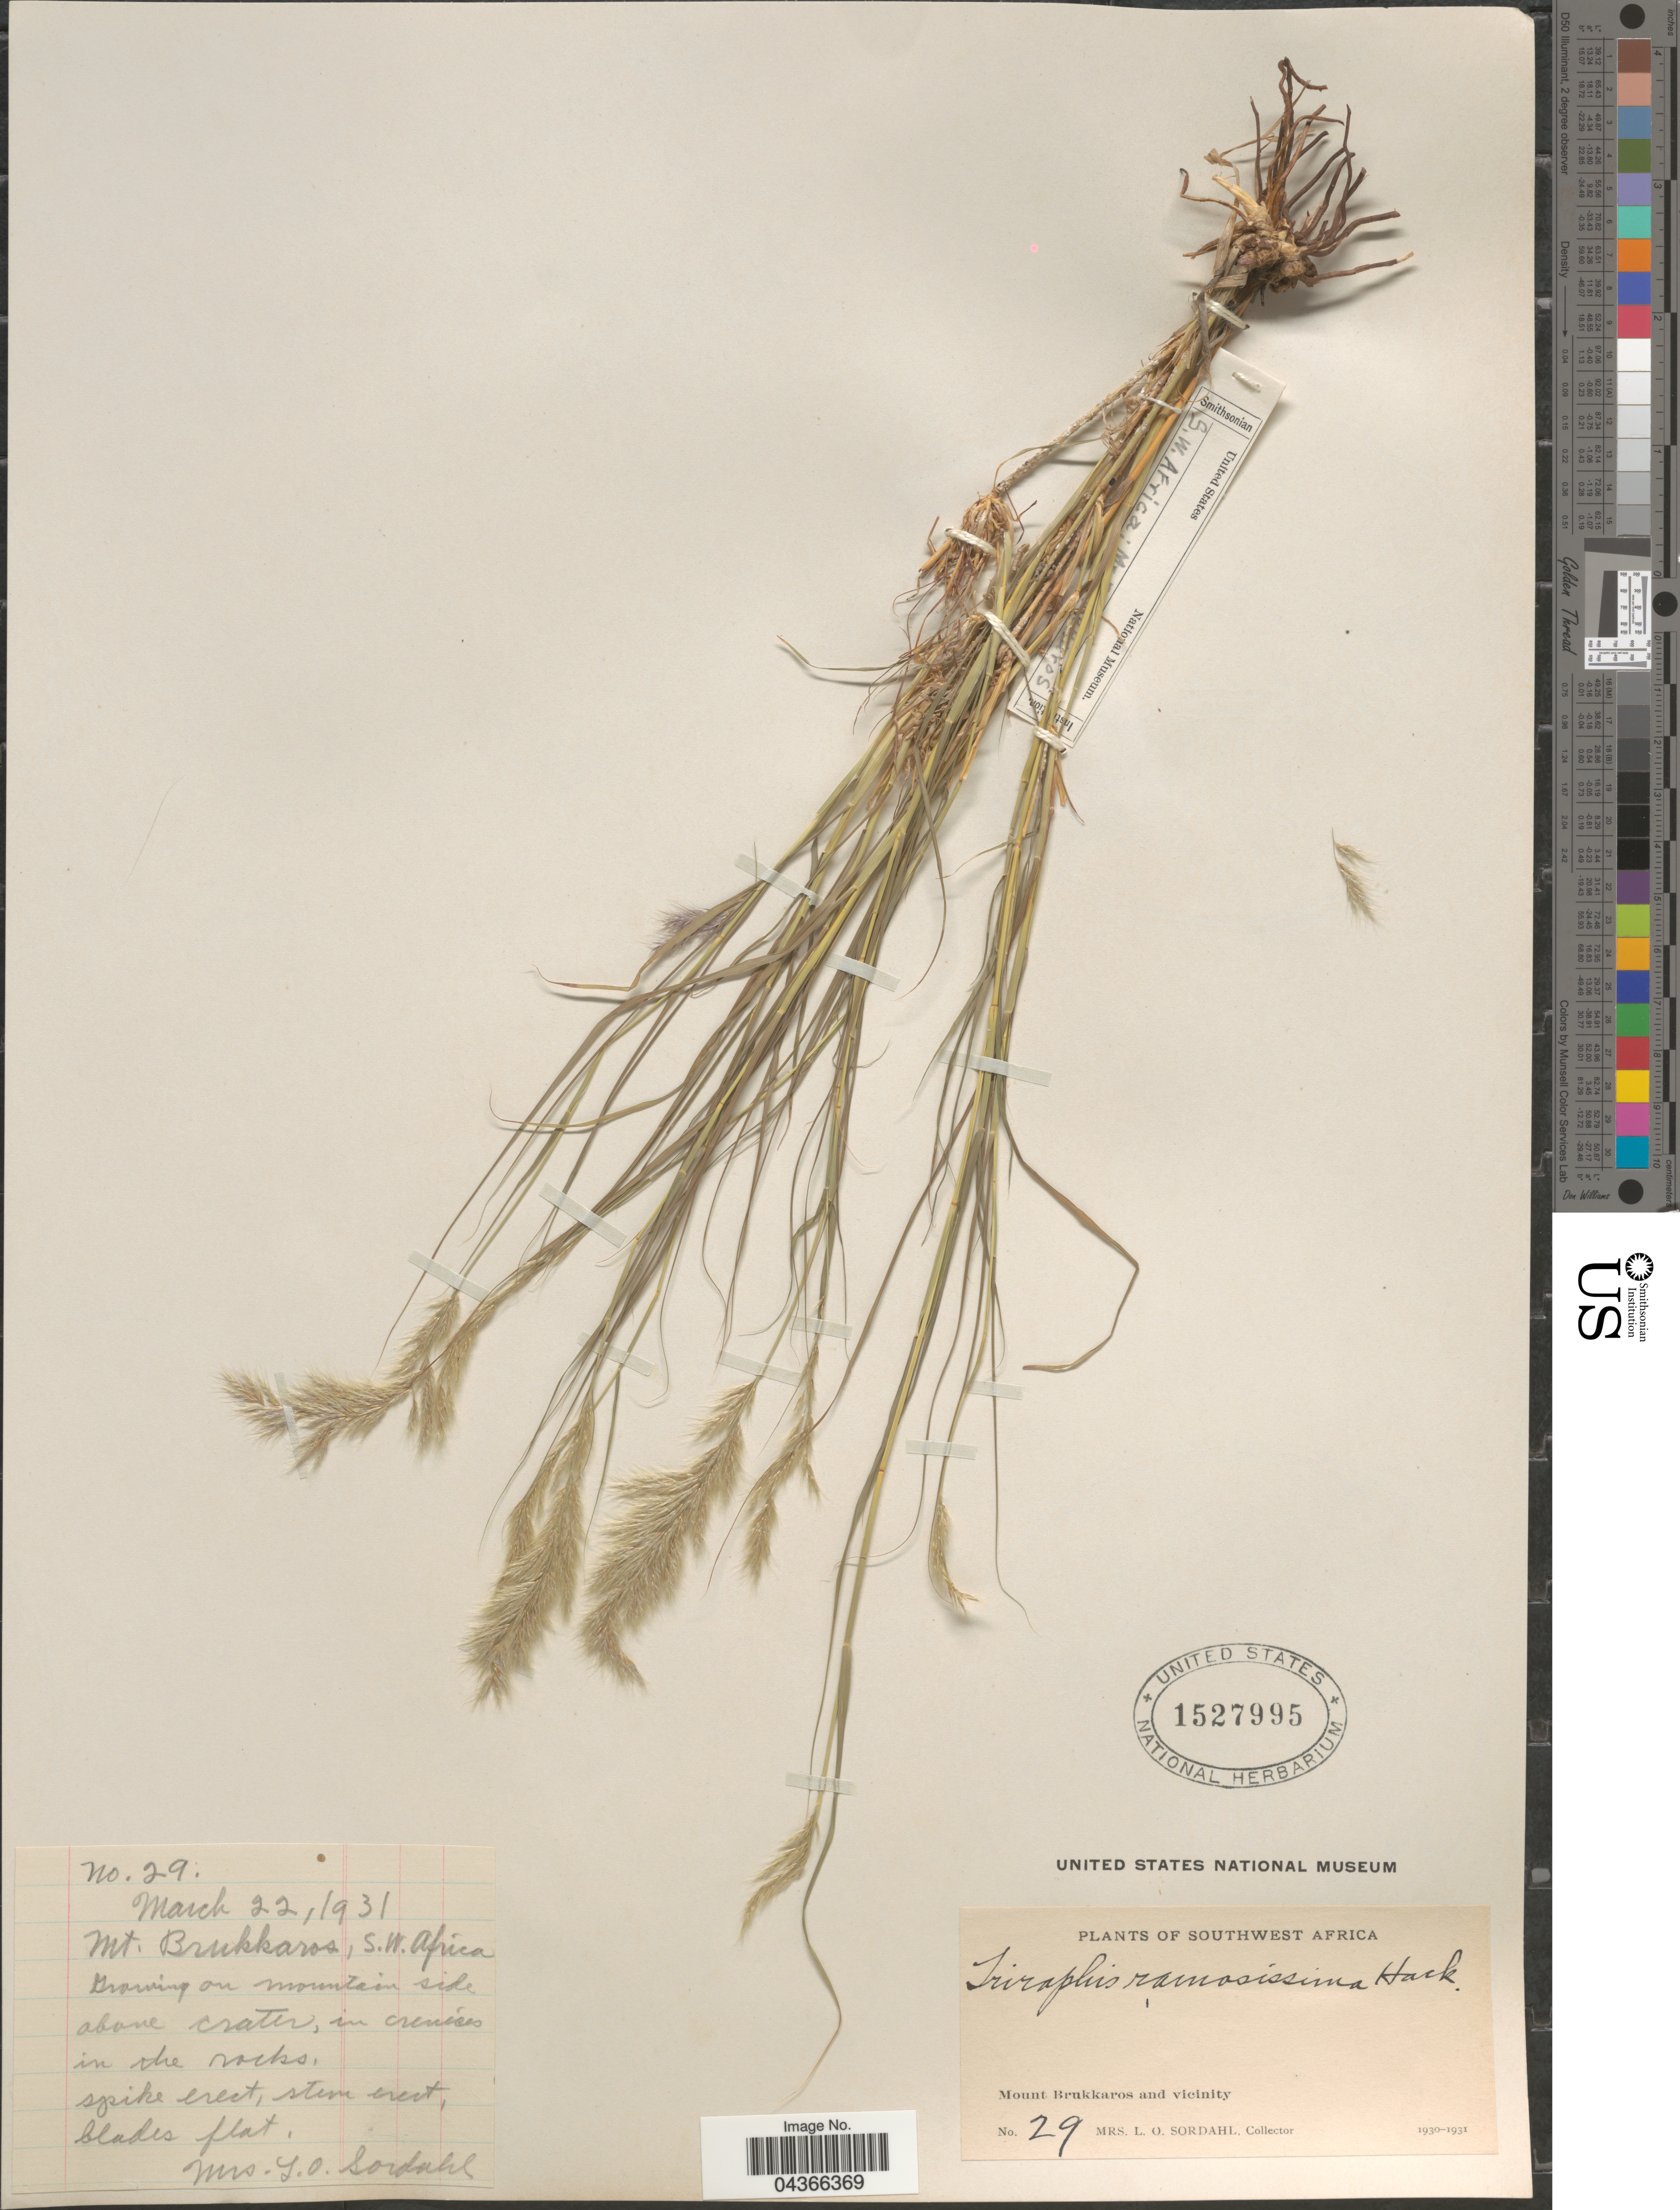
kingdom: Plantae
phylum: Tracheophyta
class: Liliopsida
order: Poales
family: Poaceae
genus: Triraphis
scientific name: Triraphis ramosissima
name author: Hack.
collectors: L. Sordahl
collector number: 29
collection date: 1931-03-22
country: Namibia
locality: Mt. Brukkaros, S.W.Africa. On mountain side, above crater, in crevices in the rocks. Southwest Africa. Mount Brukkaros and vicinity.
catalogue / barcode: US 1527995